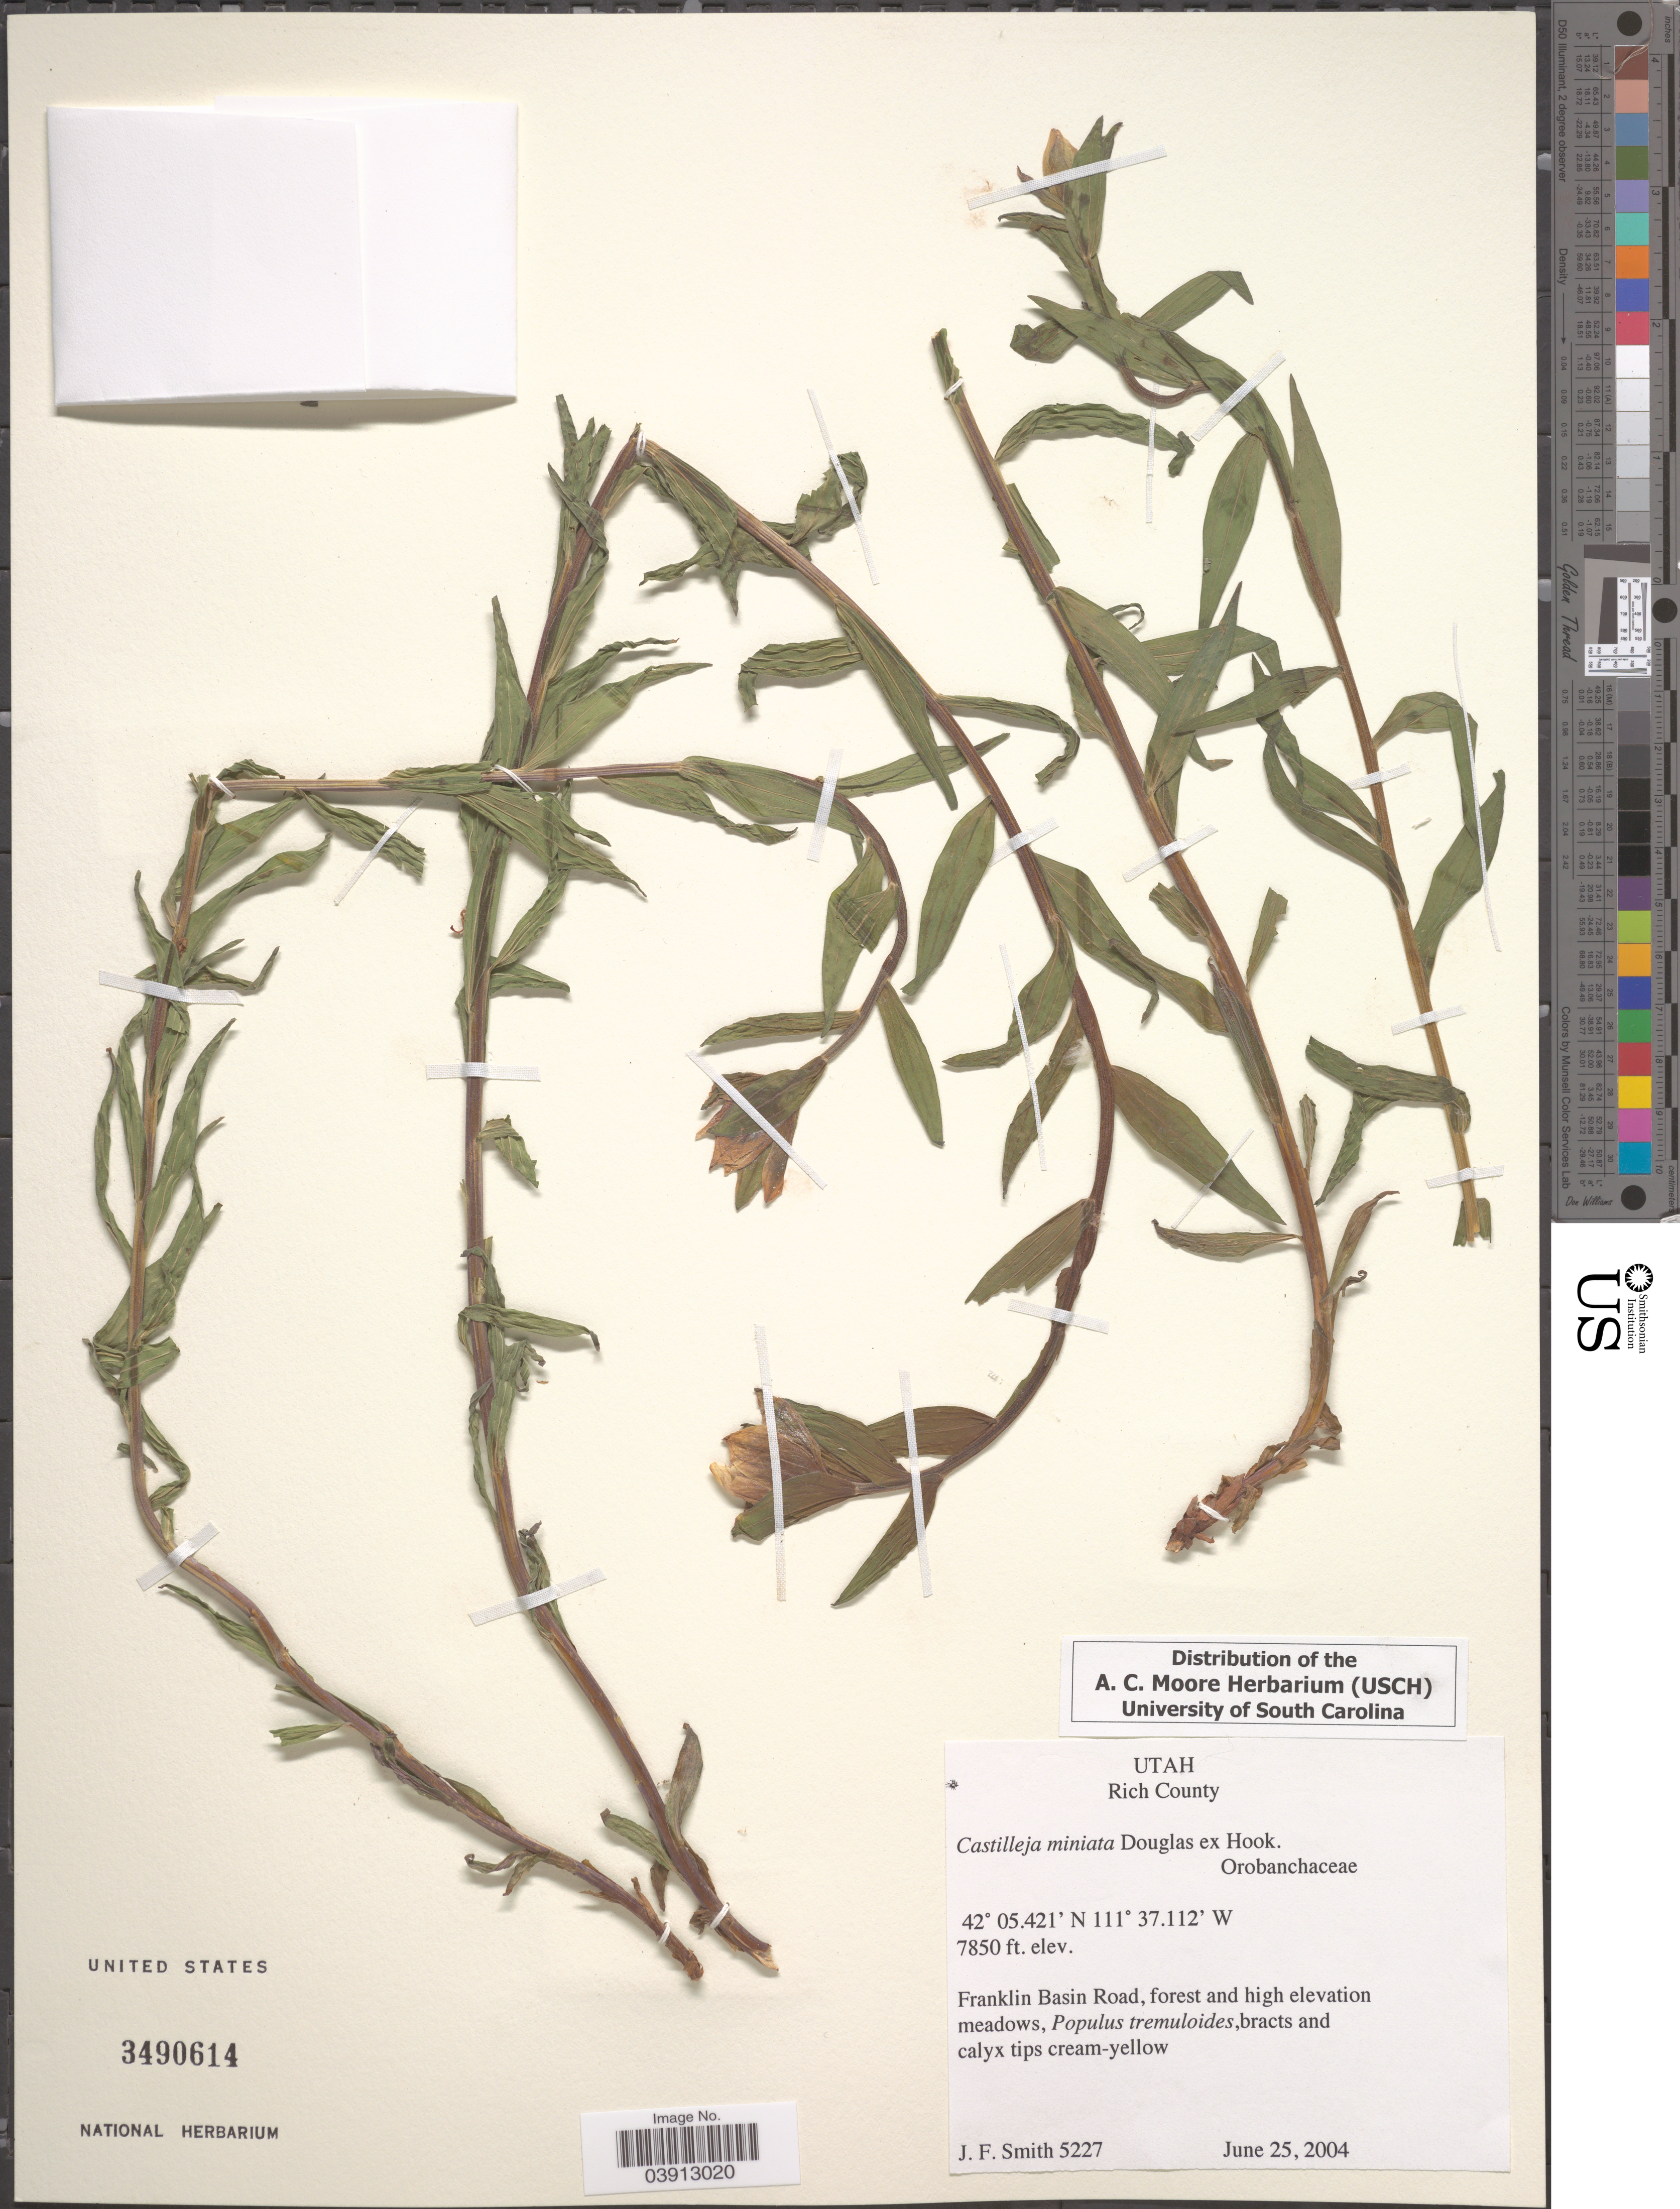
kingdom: Plantae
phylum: Tracheophyta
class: Magnoliopsida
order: Lamiales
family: Orobanchaceae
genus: Castilleja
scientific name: Castilleja miniata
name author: Douglas ex Hook.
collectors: J. Smith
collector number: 5227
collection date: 2004-06-25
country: United States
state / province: Utah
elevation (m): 2393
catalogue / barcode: US 3490614